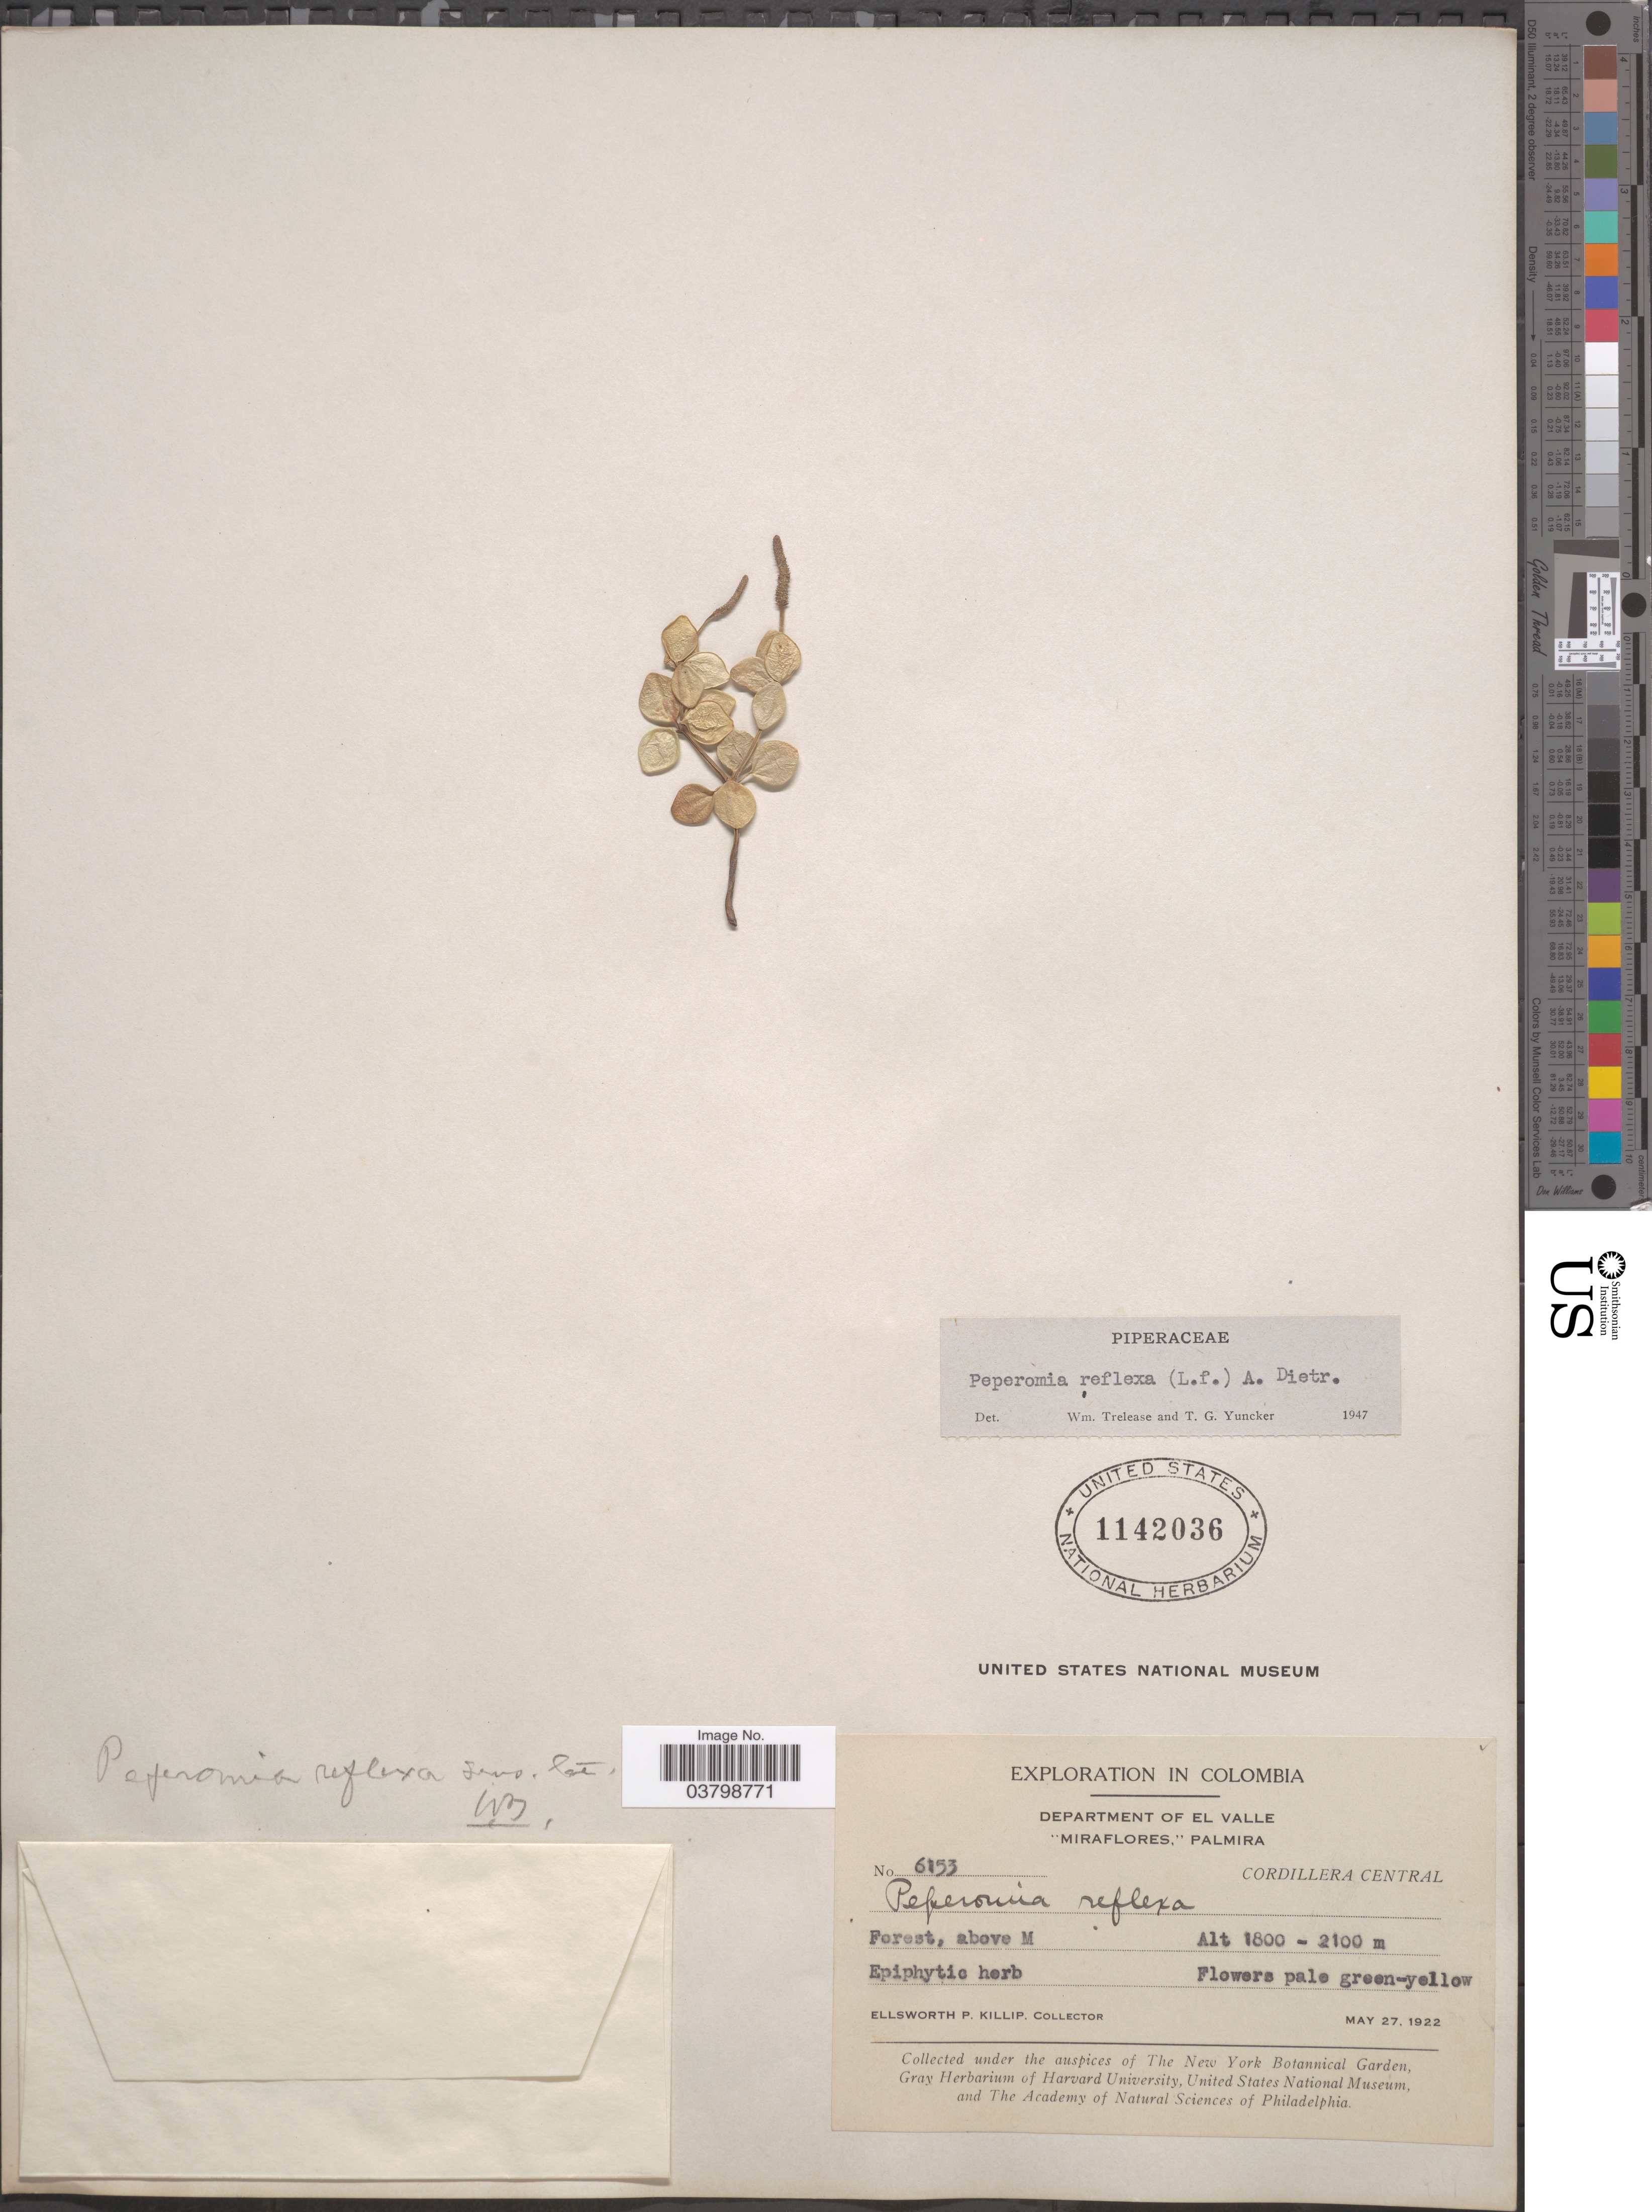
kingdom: Plantae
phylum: Tracheophyta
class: Magnoliopsida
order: Piperales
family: Piperaceae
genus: Peperomia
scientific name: Peperomia tetraphylla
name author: (G. Forst.) Hook. & Arn.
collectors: E. P. Killip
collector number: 6153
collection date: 1922-05-27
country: Colombia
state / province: Valle del Cauca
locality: Department of El Valle. 'Miraflores,' Palmira. Cordillera Central.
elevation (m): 1800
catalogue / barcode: US 1142036